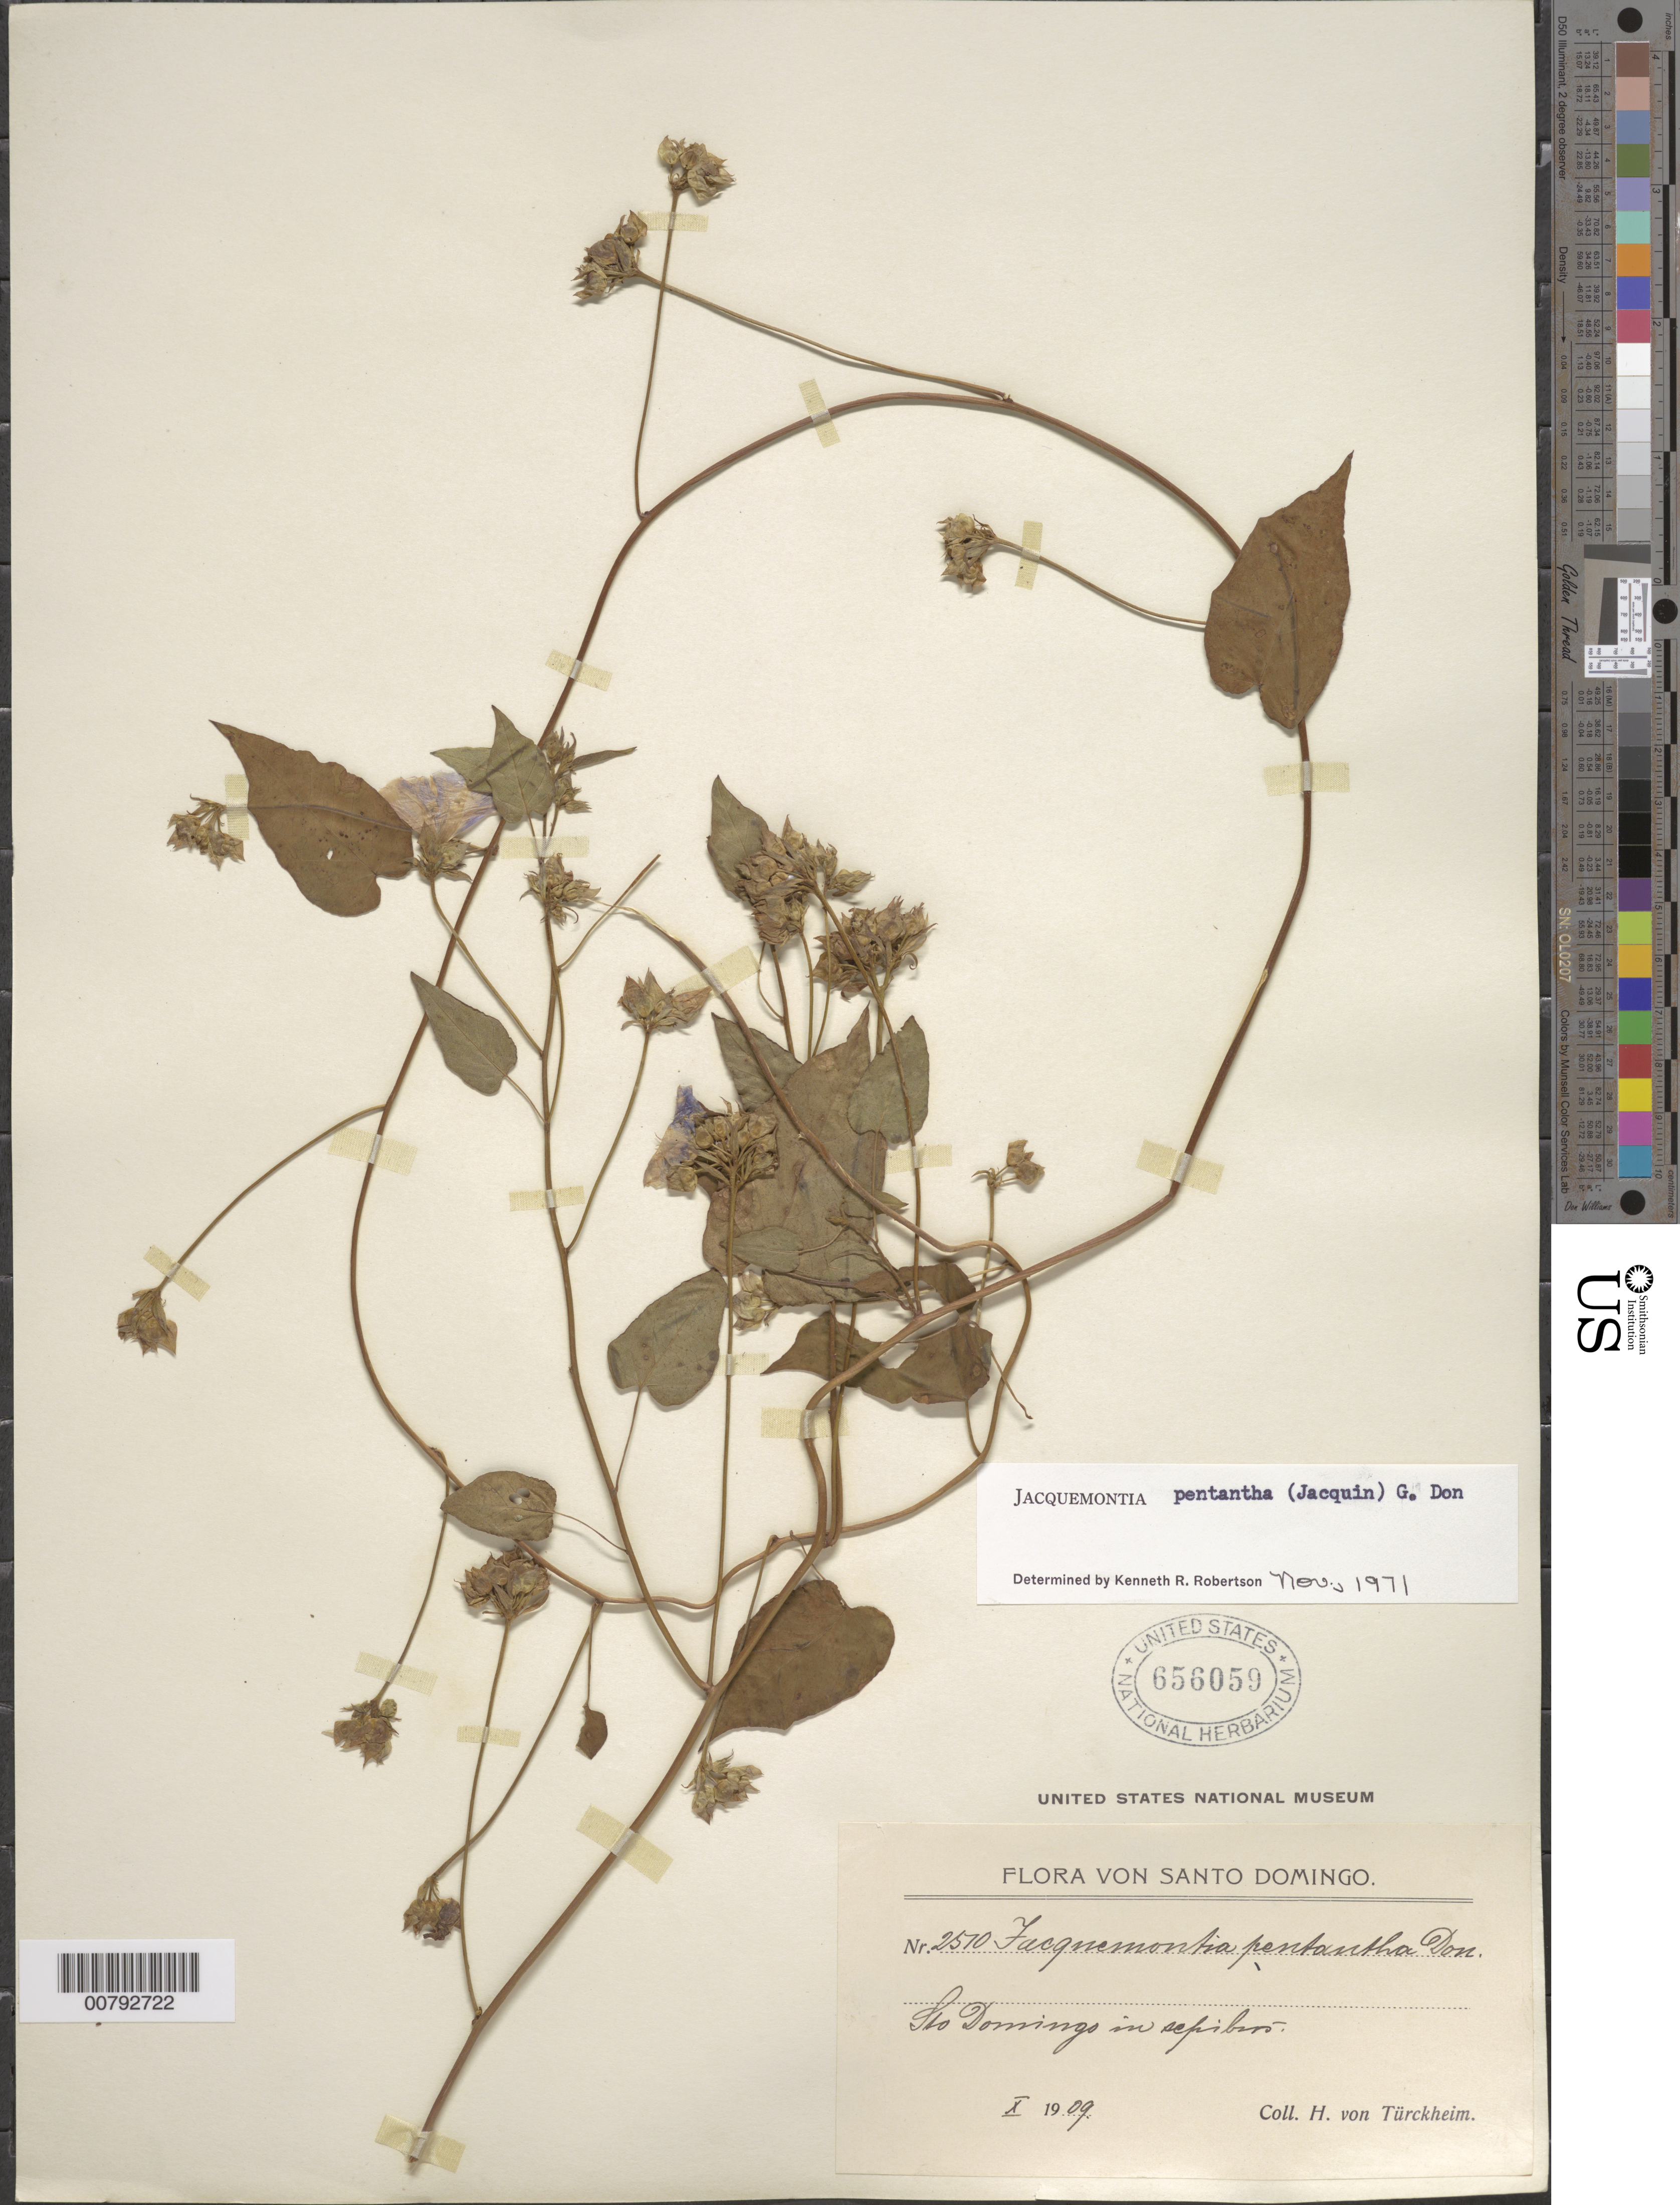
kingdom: Plantae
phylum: Tracheophyta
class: Magnoliopsida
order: Solanales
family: Convolvulaceae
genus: Jacquemontia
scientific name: Jacquemontia pentanthos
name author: (Jacq.) G. Don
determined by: Robertson, K. R.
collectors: H. von Türckheim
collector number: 2510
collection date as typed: Oct 1909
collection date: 1909-10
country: Dominican Republic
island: Hispaniola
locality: Santo Domingo.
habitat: "In sefirbois"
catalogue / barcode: US 656059